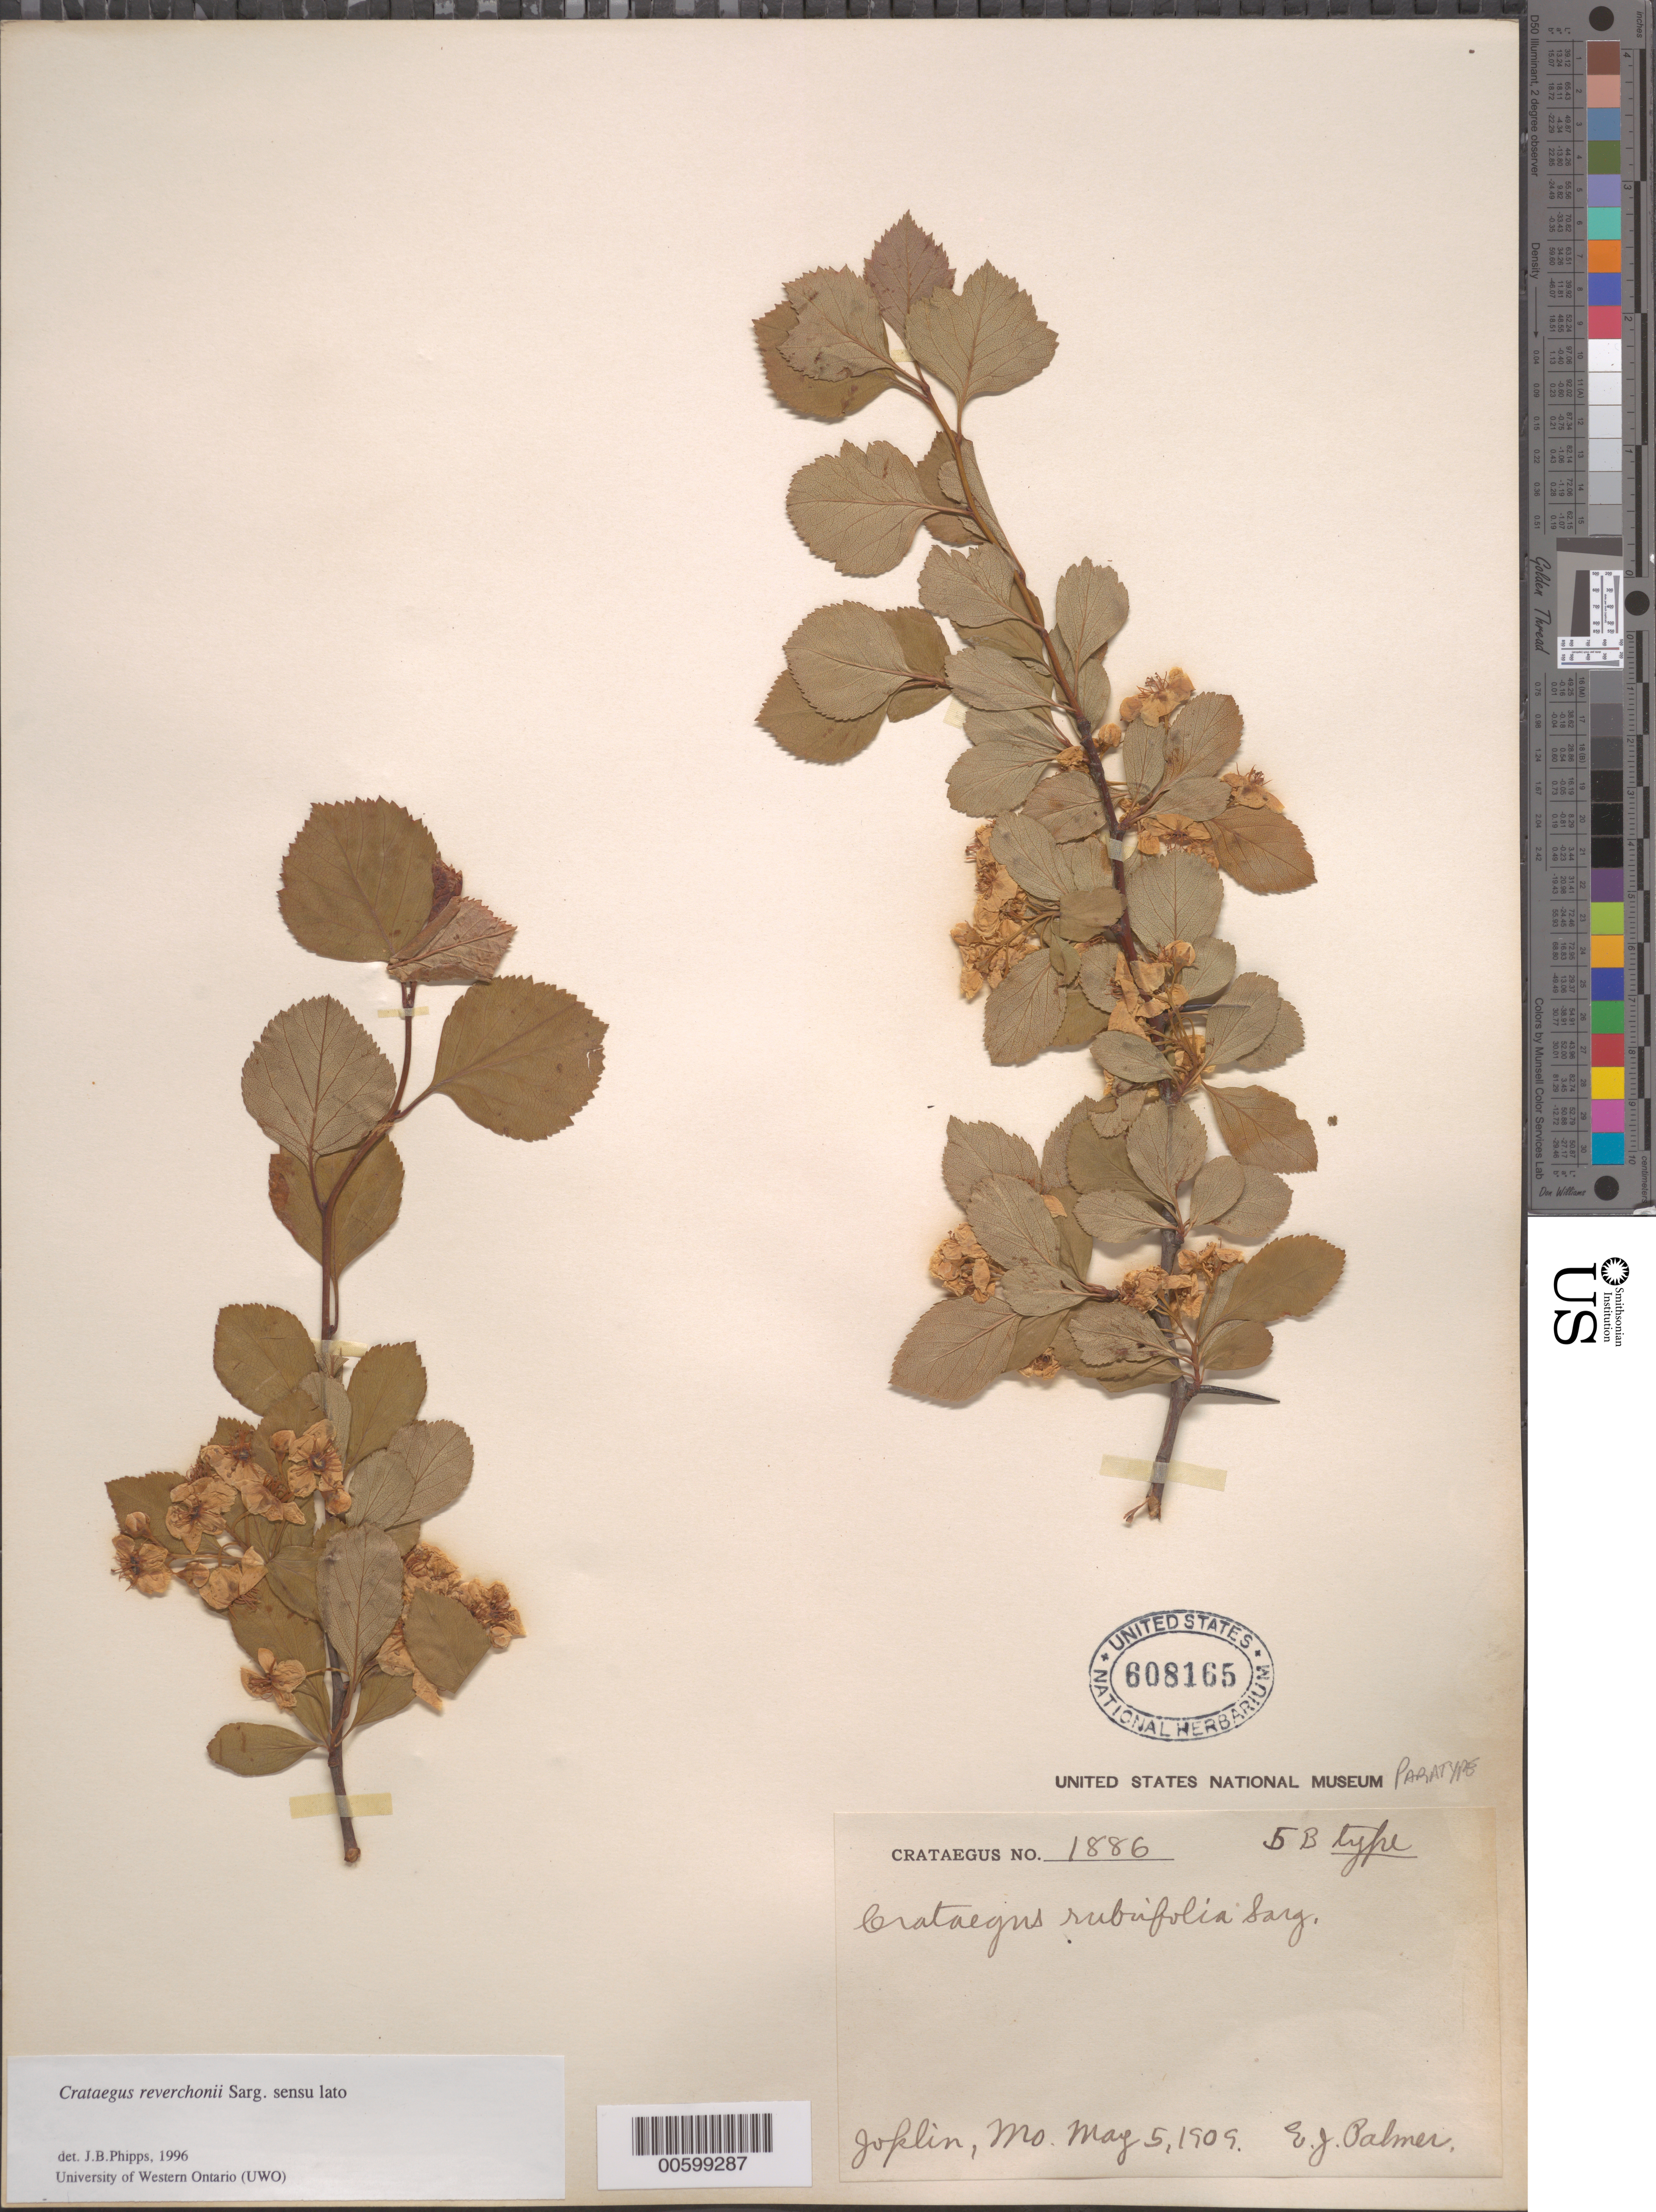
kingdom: Plantae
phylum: Tracheophyta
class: Magnoliopsida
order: Rosales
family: Rosaceae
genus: Crataegus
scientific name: Crataegus reverchonii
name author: Sarg.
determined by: Phipps, James B., (UWO), University of Western Ontario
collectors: E. J. Palmer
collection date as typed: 05 May 1909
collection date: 1909-05-05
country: United States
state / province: Missouri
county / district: Jasper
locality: Joplin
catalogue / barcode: US 608165-2